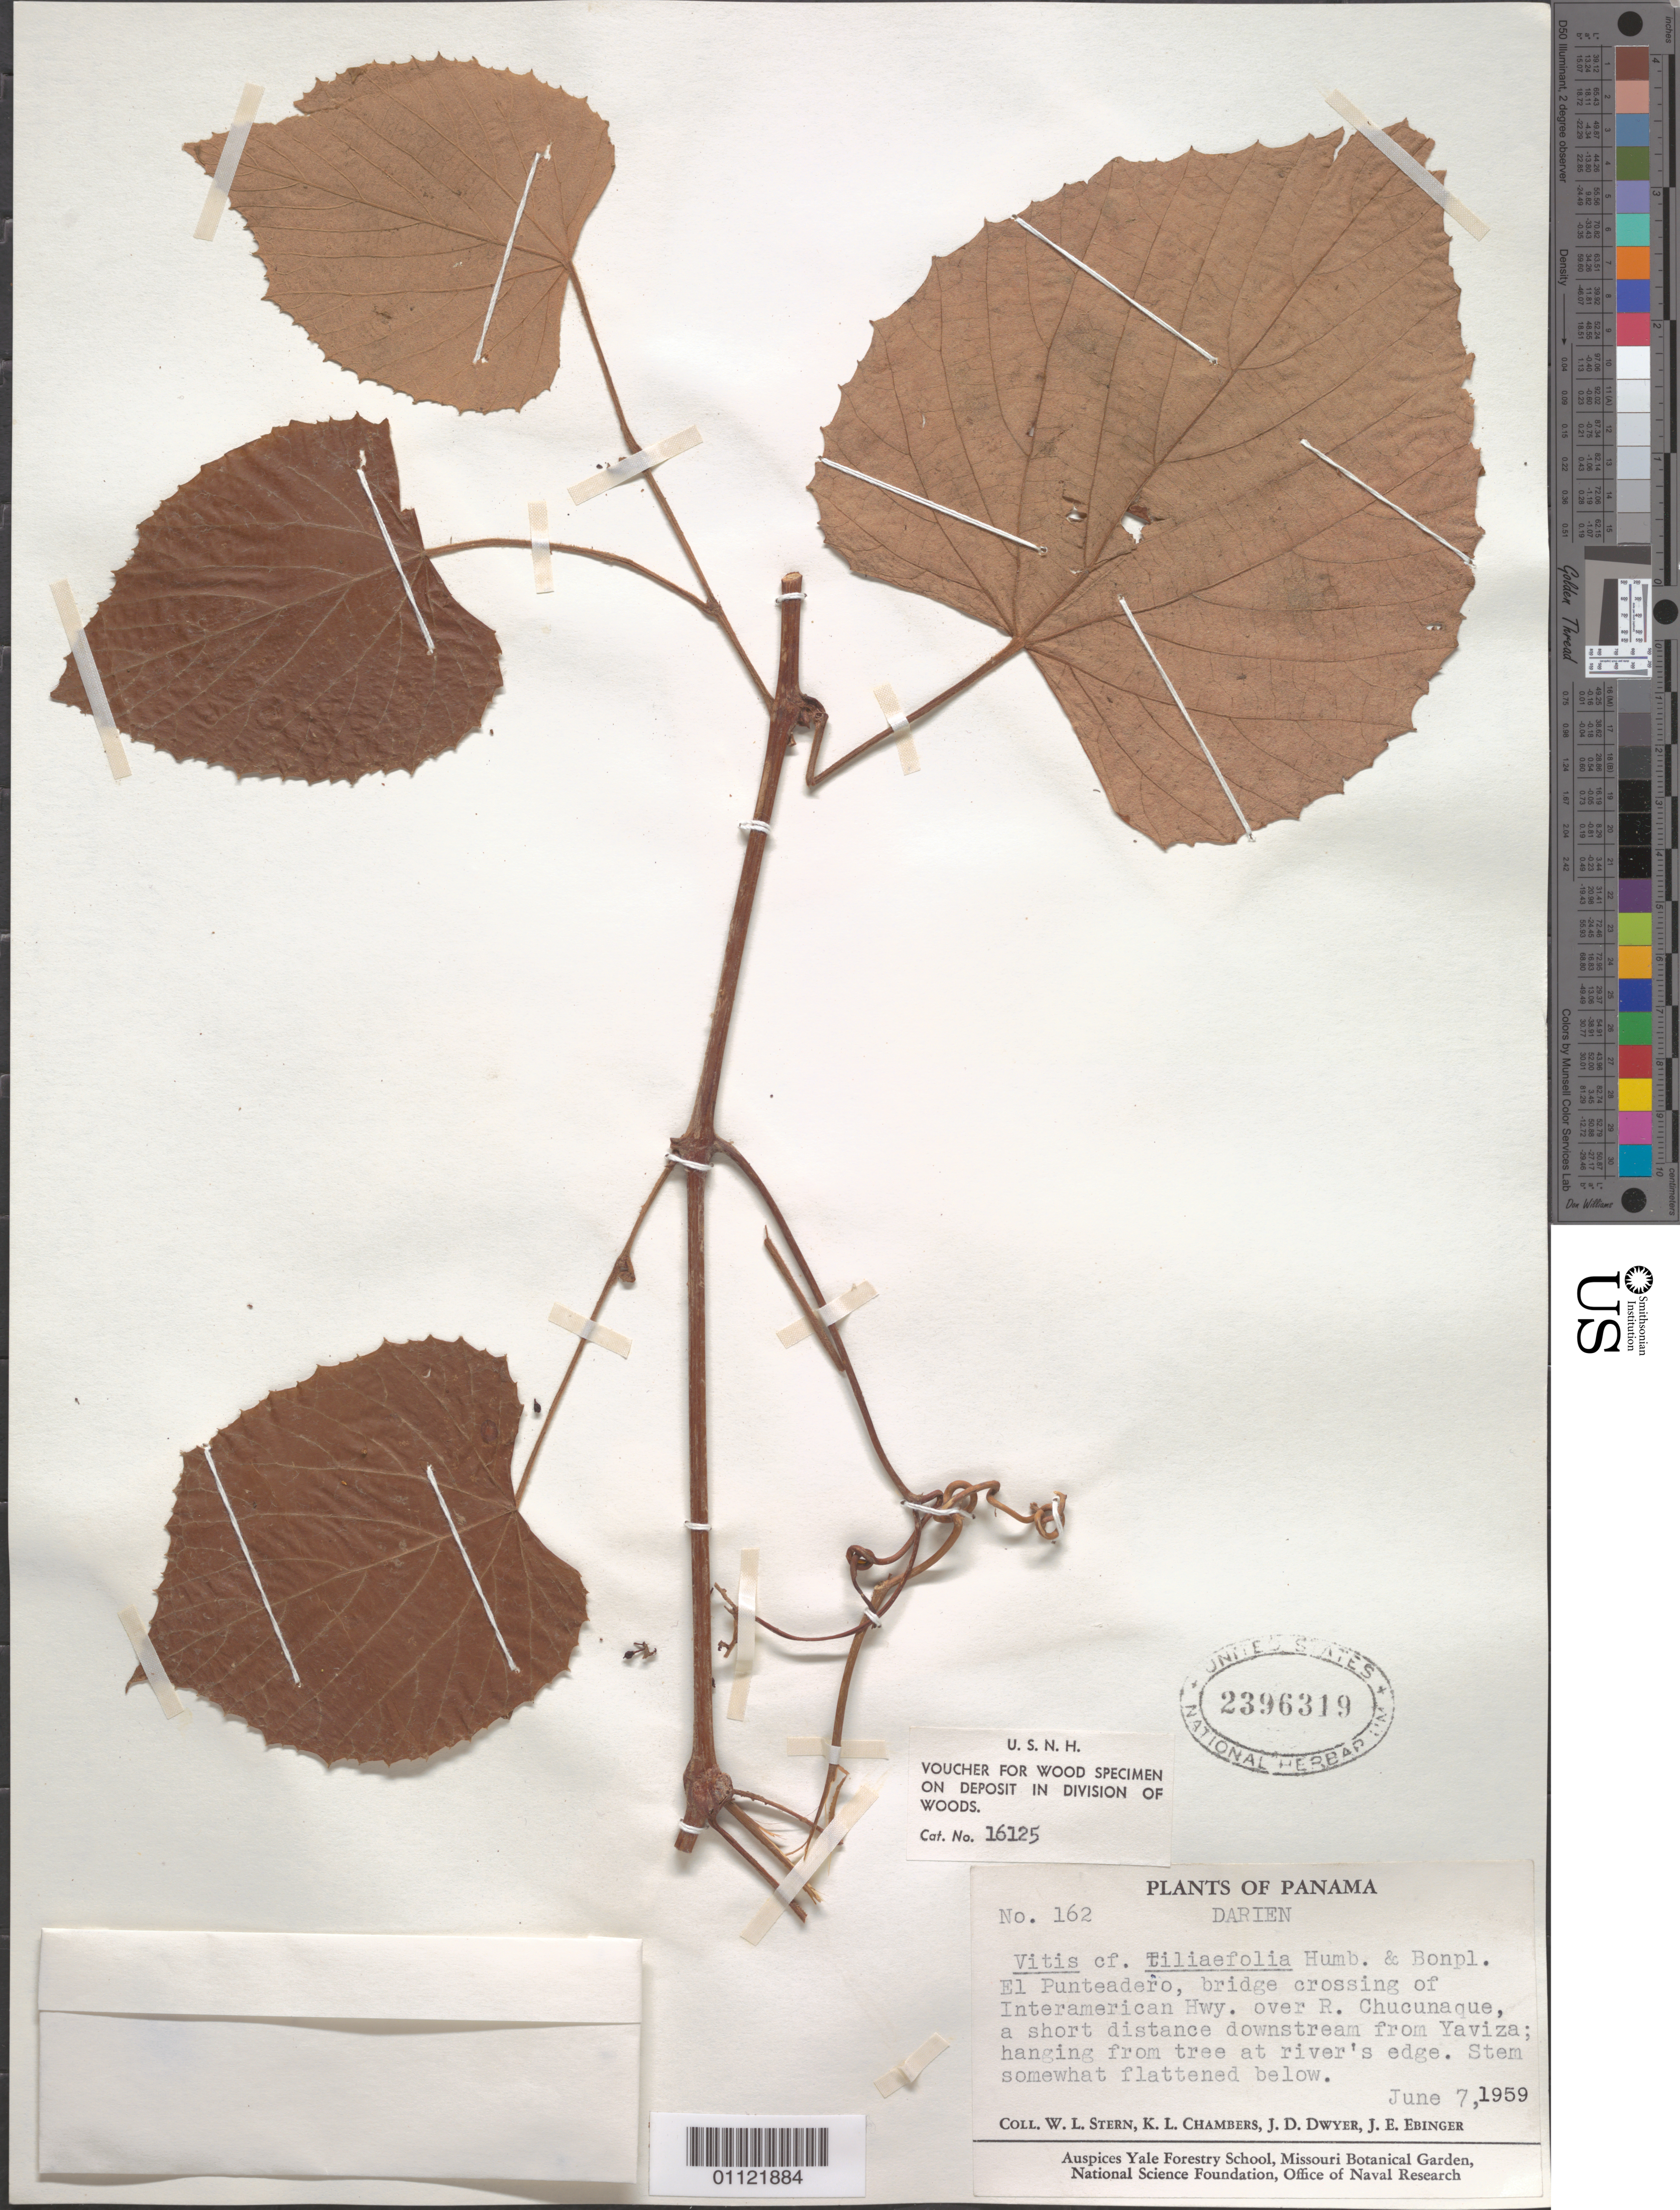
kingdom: Plantae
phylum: Tracheophyta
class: Magnoliopsida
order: Vitales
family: Vitaceae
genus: Vitis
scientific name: Vitis tiliifolia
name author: Humb. & Bonpl. ex Schult.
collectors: W. L. Stern, K. L. Chambers, J. D. Dwyer & J. Ebinger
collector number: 162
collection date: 1959-06-07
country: Panama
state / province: Darién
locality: El Punteadero, bridge crossing of Interamerican Hwy. over R. Chucunaque, a short distance downstream from Yaviza; hanging from tree at river's edge.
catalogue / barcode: US 2396319